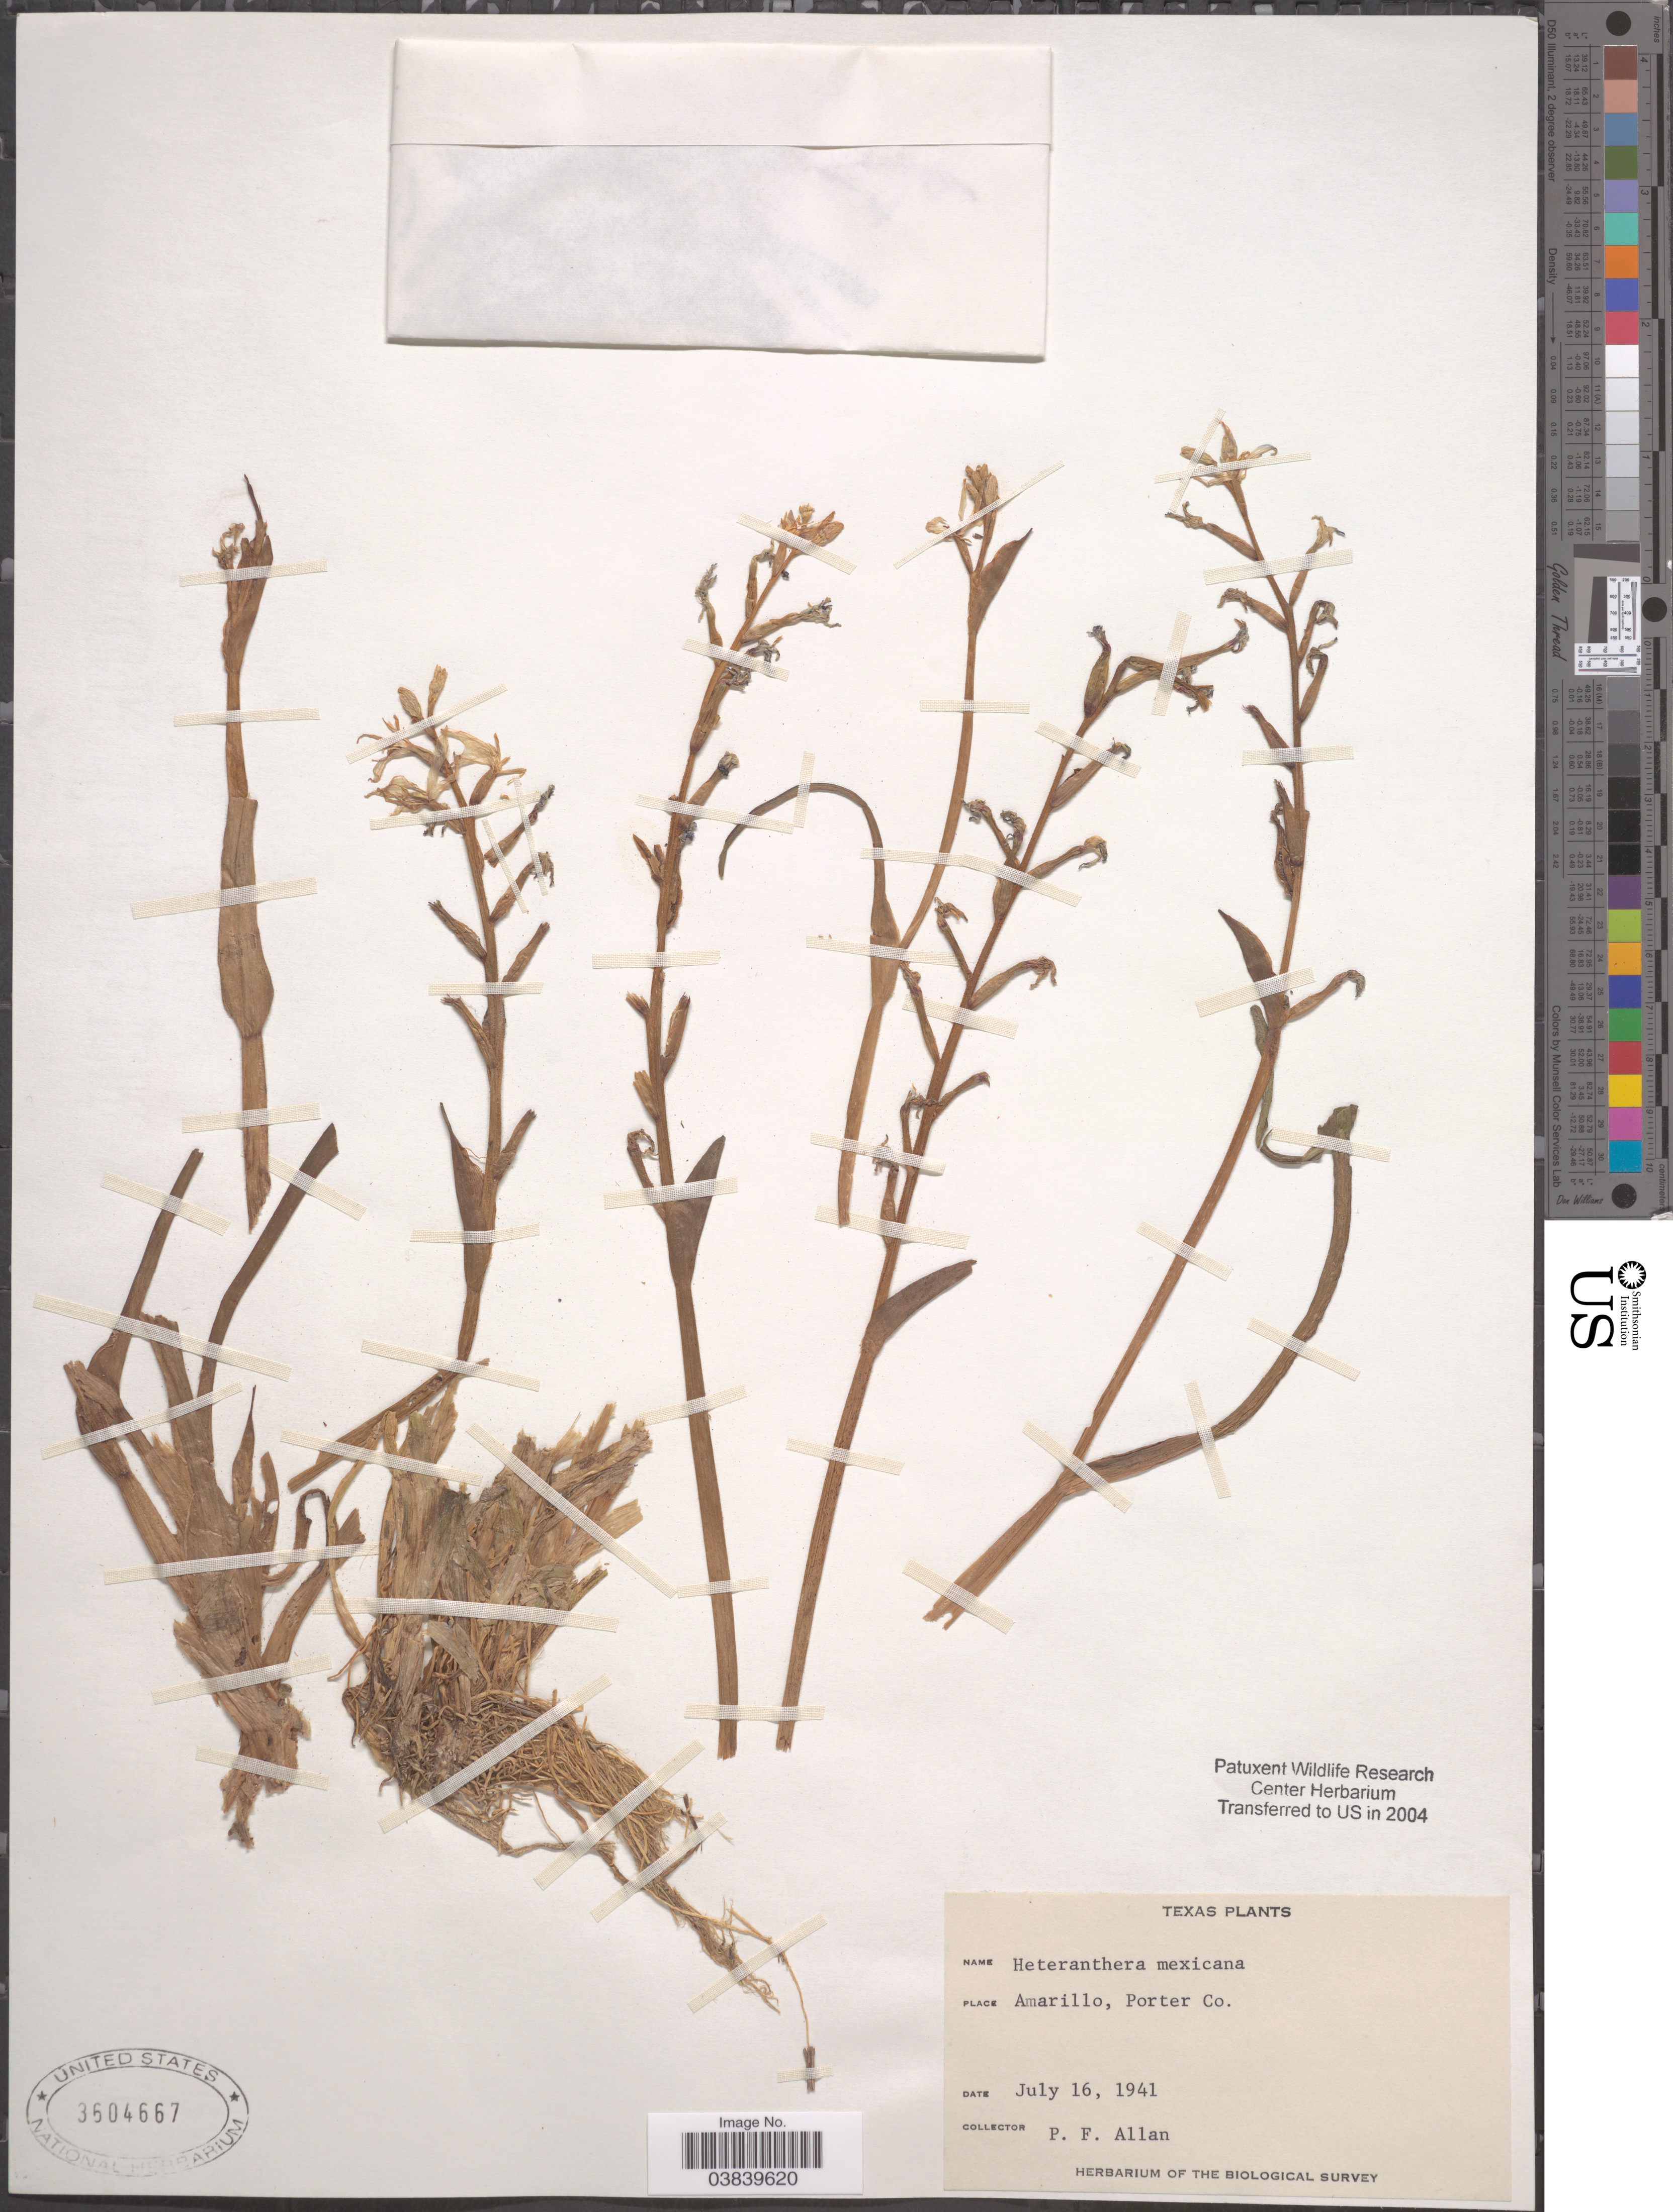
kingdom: Plantae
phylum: Tracheophyta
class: Liliopsida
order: Commelinales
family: Pontederiaceae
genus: Heteranthera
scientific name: Heteranthera mexicana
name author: S. Watson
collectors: P. Allan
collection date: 1941-07-16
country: United States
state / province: Texas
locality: Amarillo, Porter Co.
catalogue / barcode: US 3604667